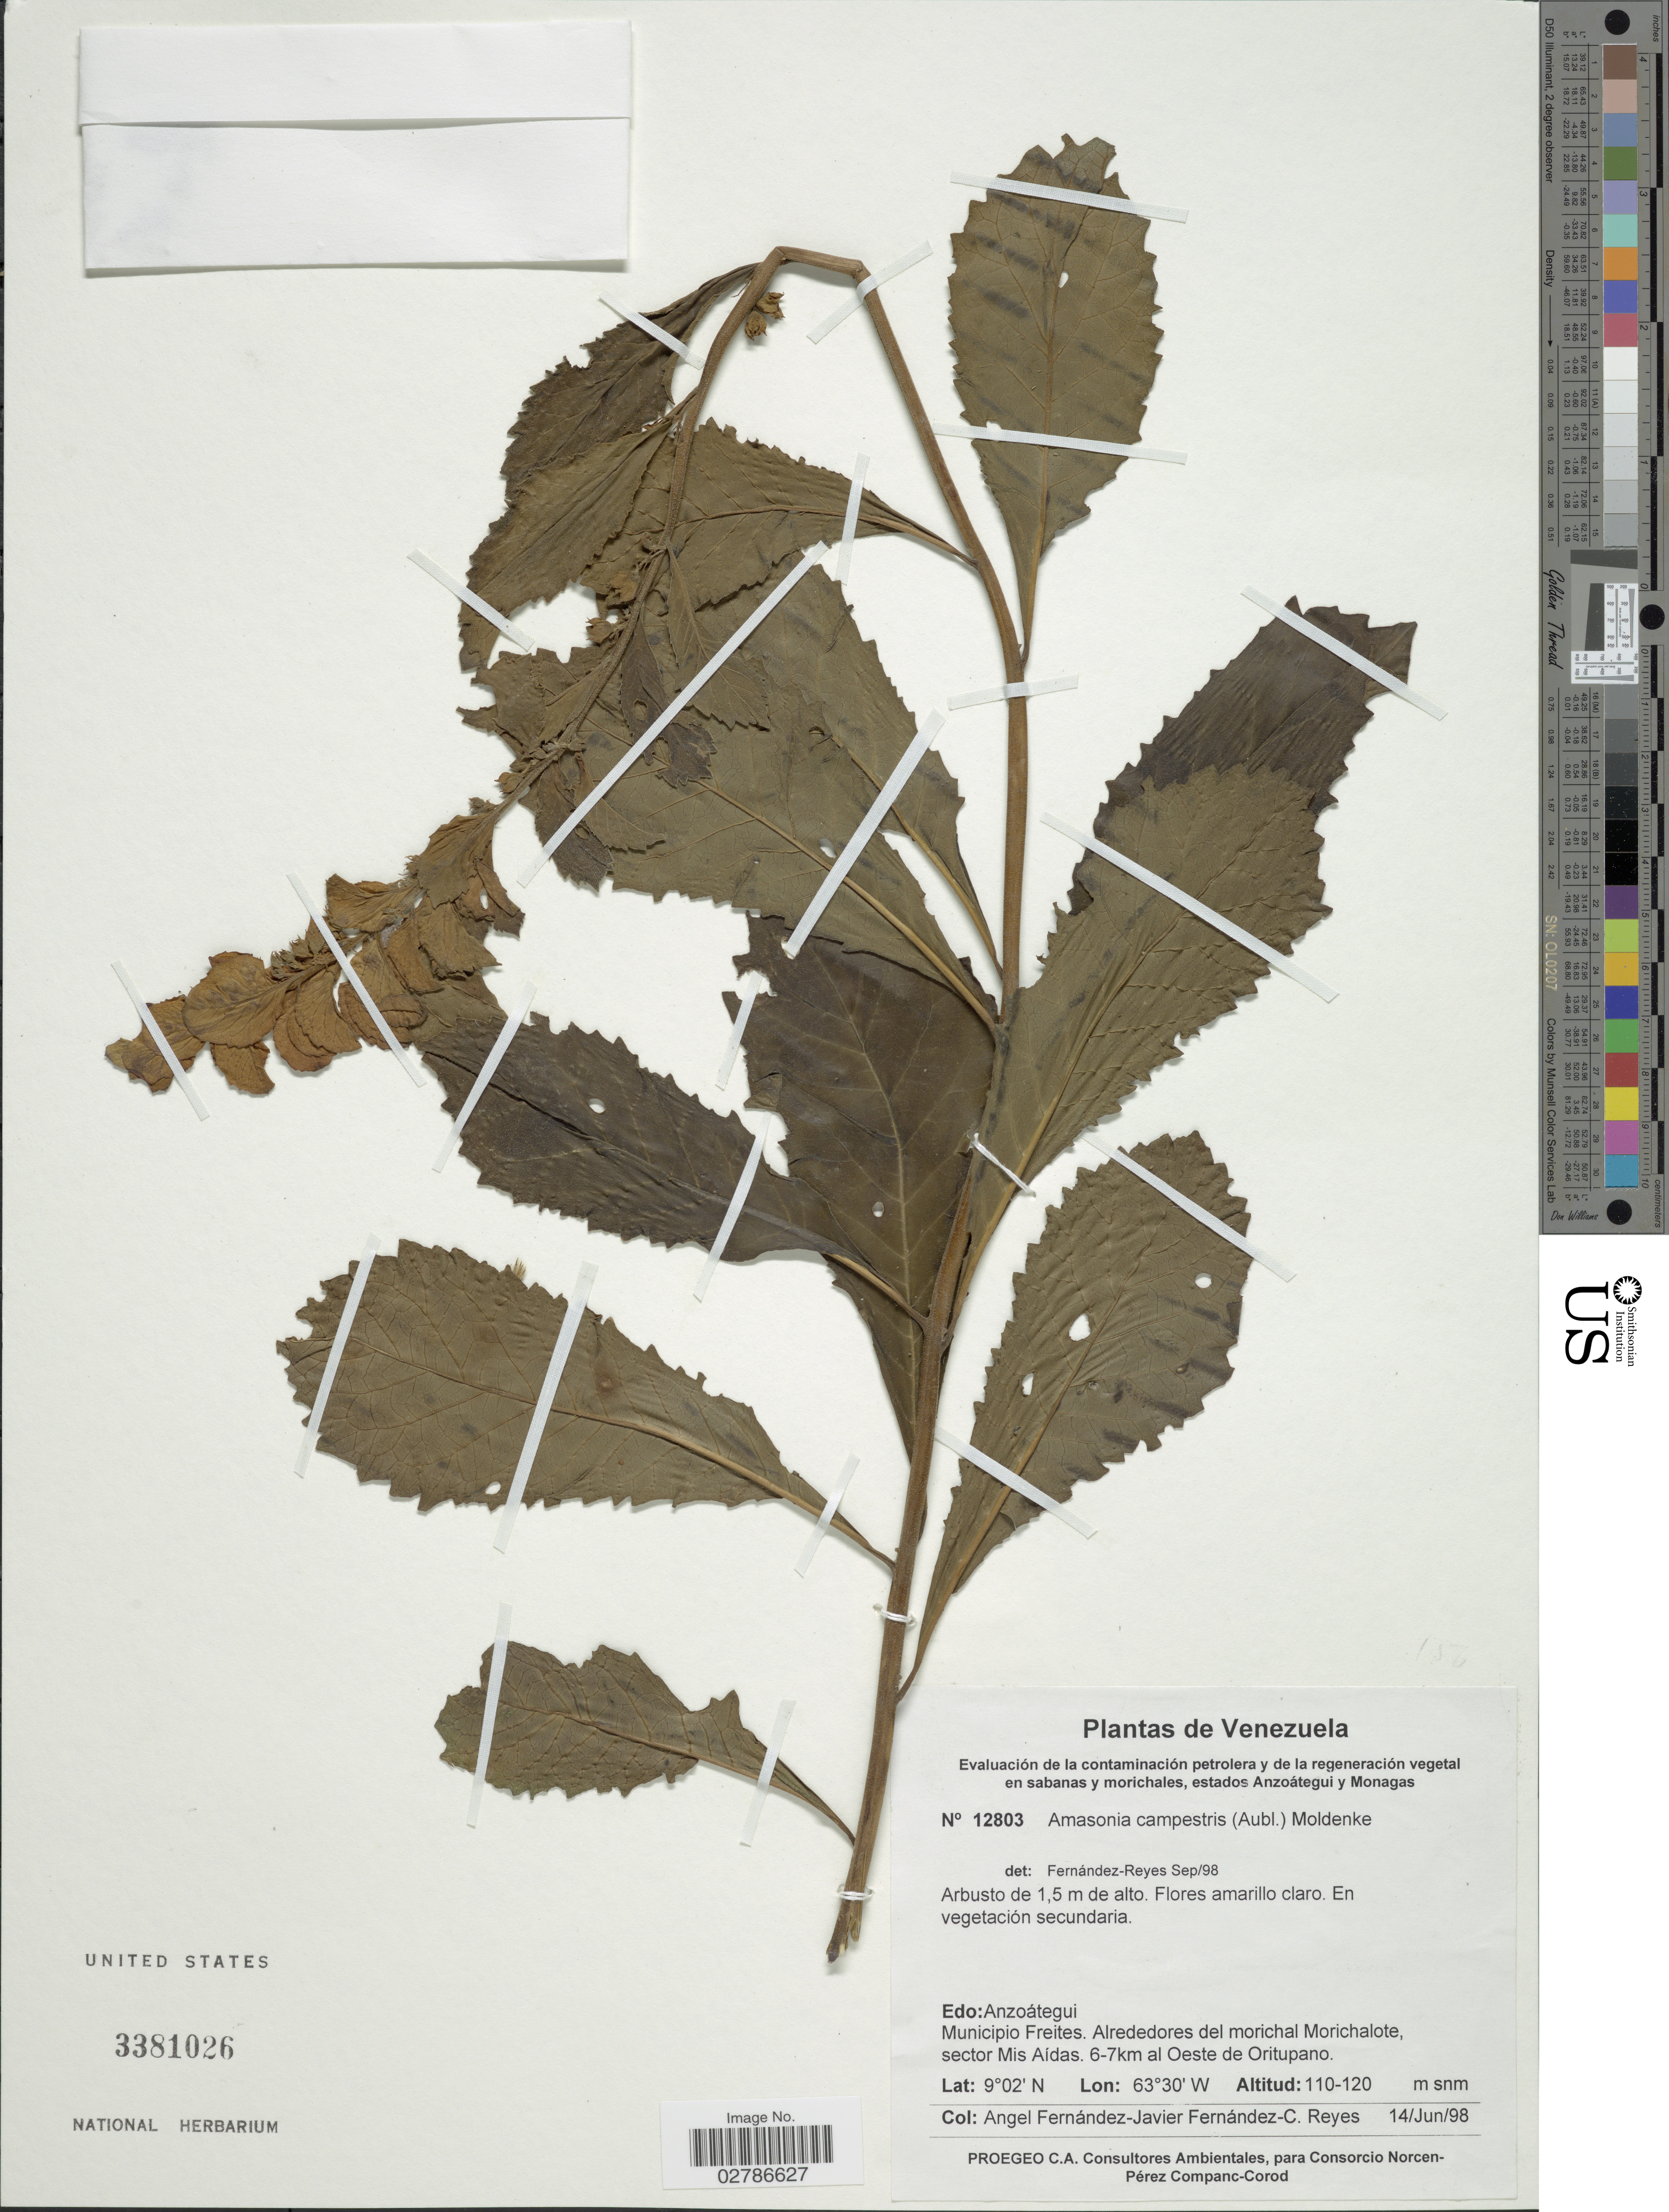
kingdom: Plantae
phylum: Tracheophyta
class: Magnoliopsida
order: Lamiales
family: Lamiaceae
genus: Amasonia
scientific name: Amasonia campestris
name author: (Aubl.) Moldenke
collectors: Á. Fernández, J. Fernández & C. Reyes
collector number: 12803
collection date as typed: Transcribed d/m/y: 14/6/98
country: Venezuela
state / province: Anzoategui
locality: Municipio Freites. Alrededores del morichal Morichalote, sector Mis Aídas. 6-7km al Oeste de Oritupano.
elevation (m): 110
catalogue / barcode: US 3381026